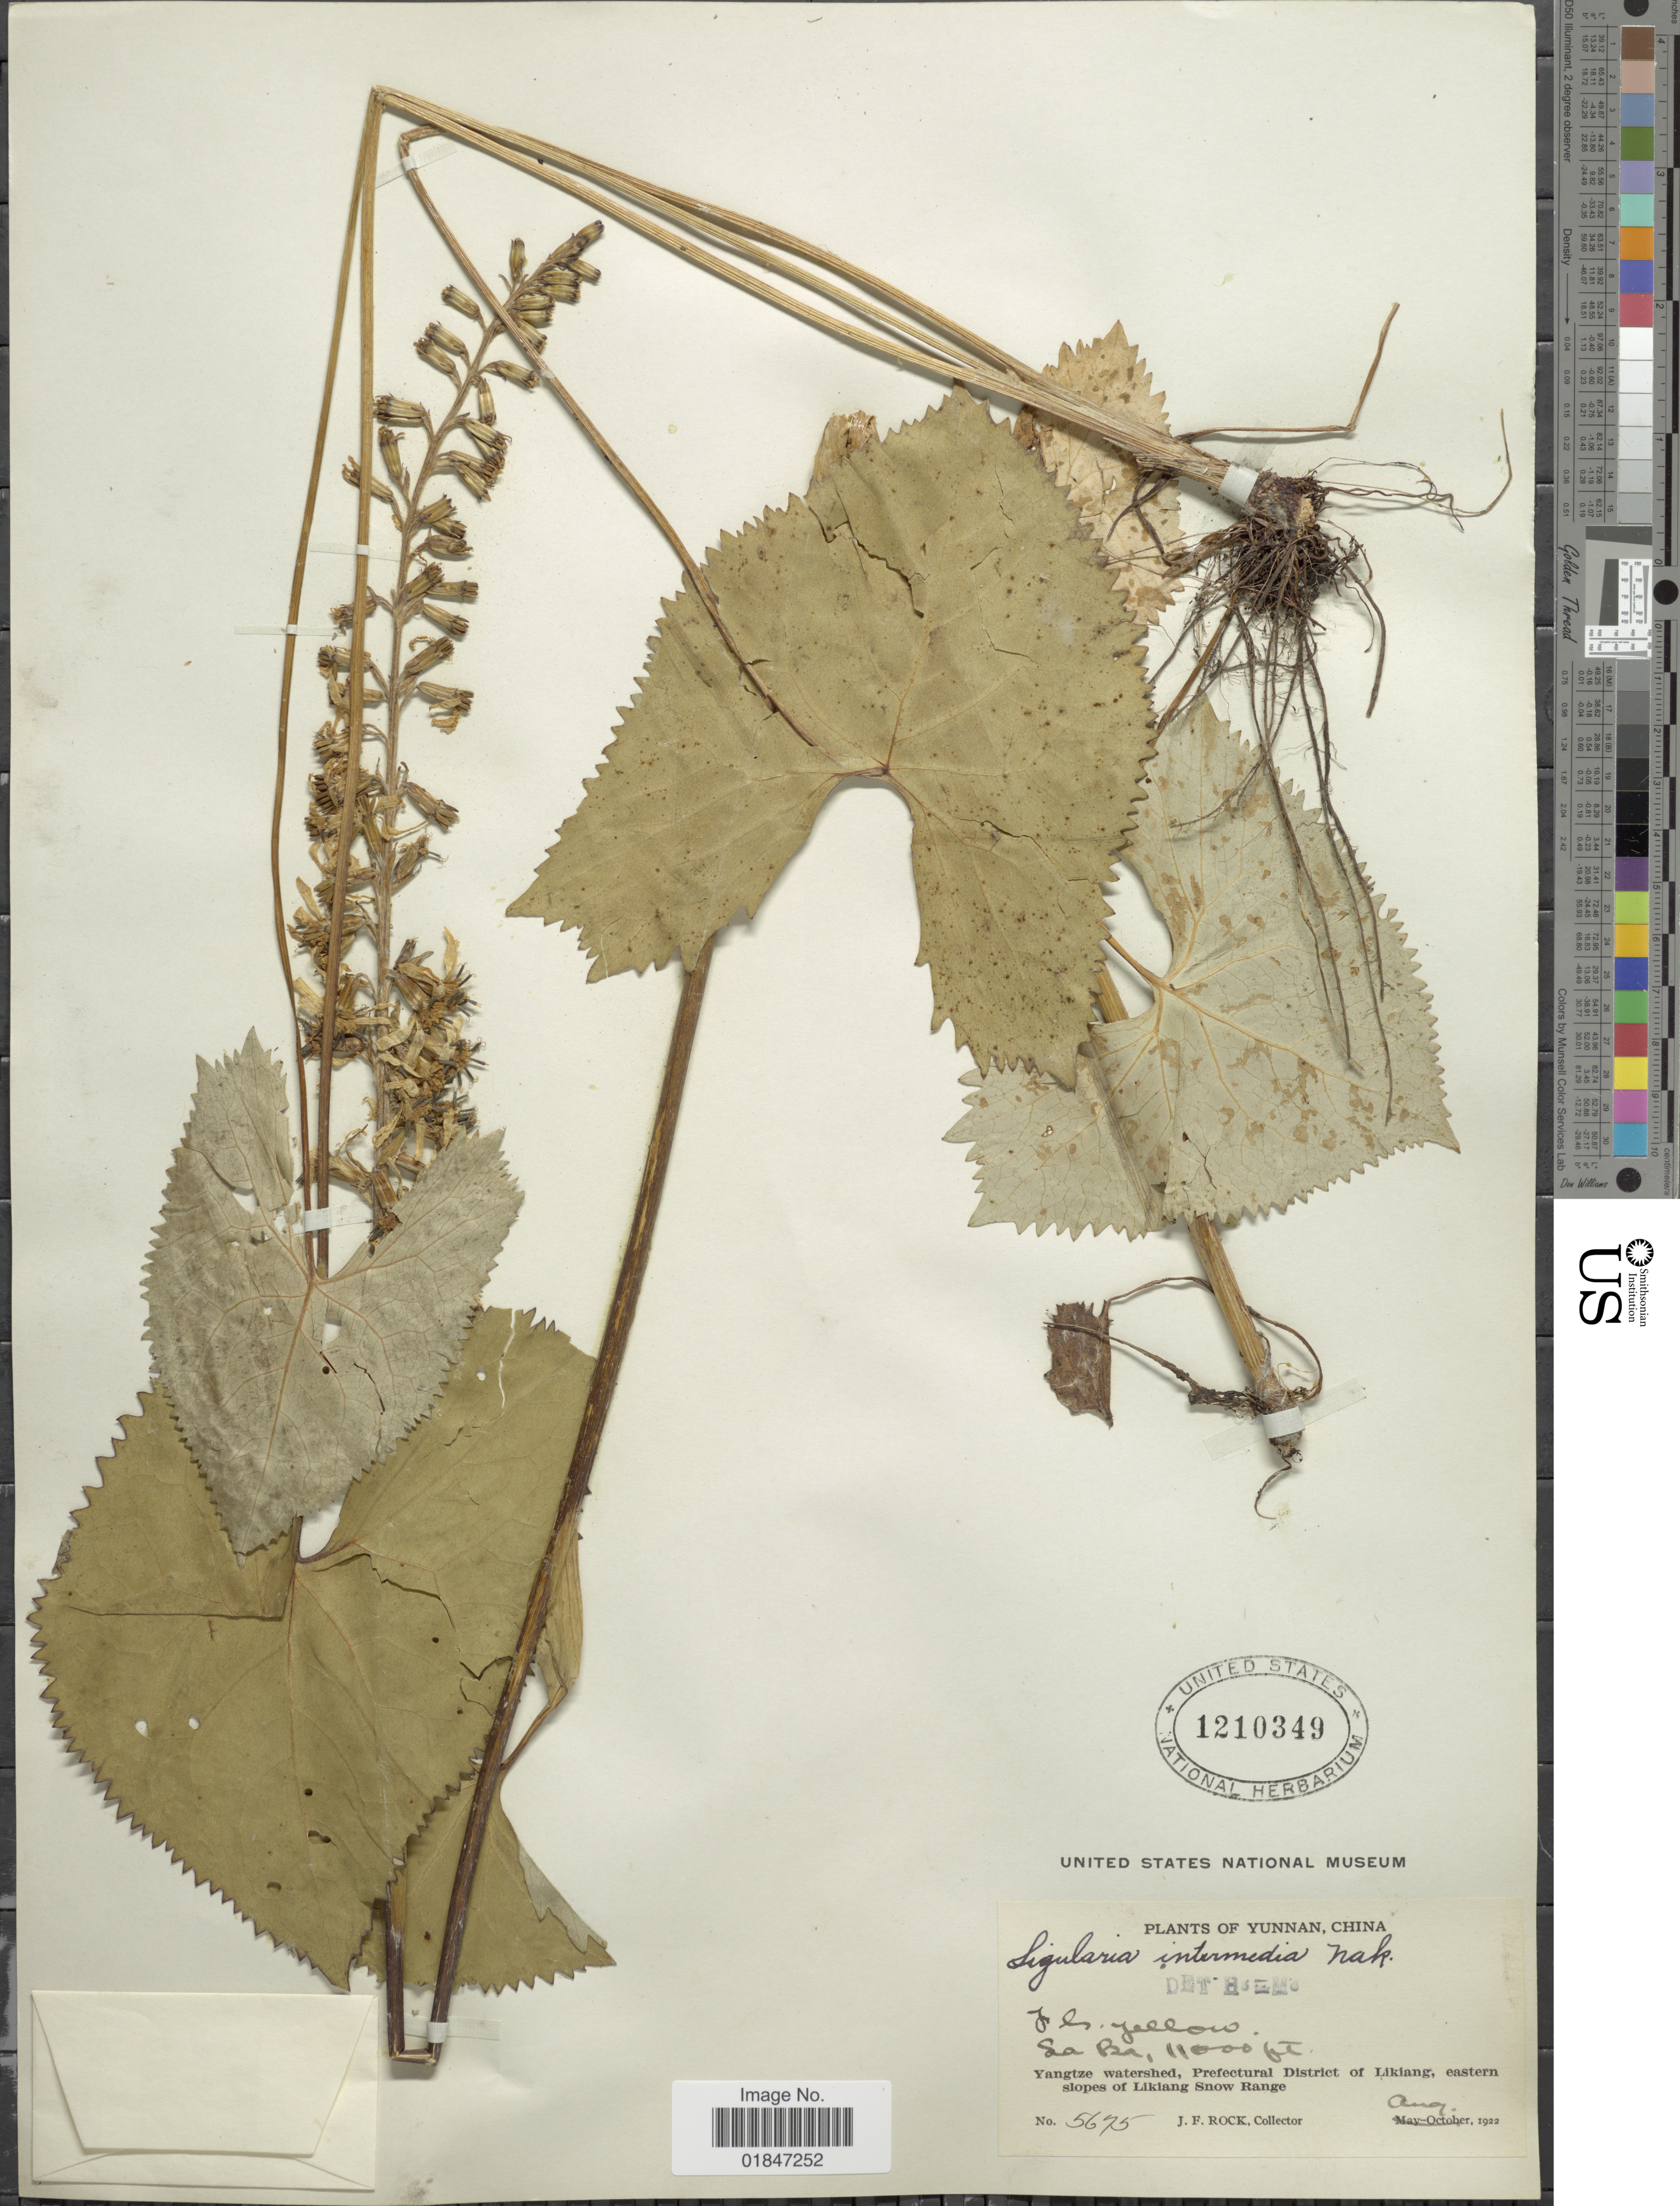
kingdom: Plantae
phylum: Tracheophyta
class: Magnoliopsida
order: Asterales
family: Asteraceae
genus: Ligularia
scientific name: Ligularia intermedia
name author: Nakai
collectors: J. Rock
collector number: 5674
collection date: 1922-08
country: China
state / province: Yunnan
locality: Yunnan, China. Yangtze watershed, Prefectural District of Likiang, eastern slopes of Likiang Snow Range. Sa Ba.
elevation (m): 3353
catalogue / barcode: US 120349